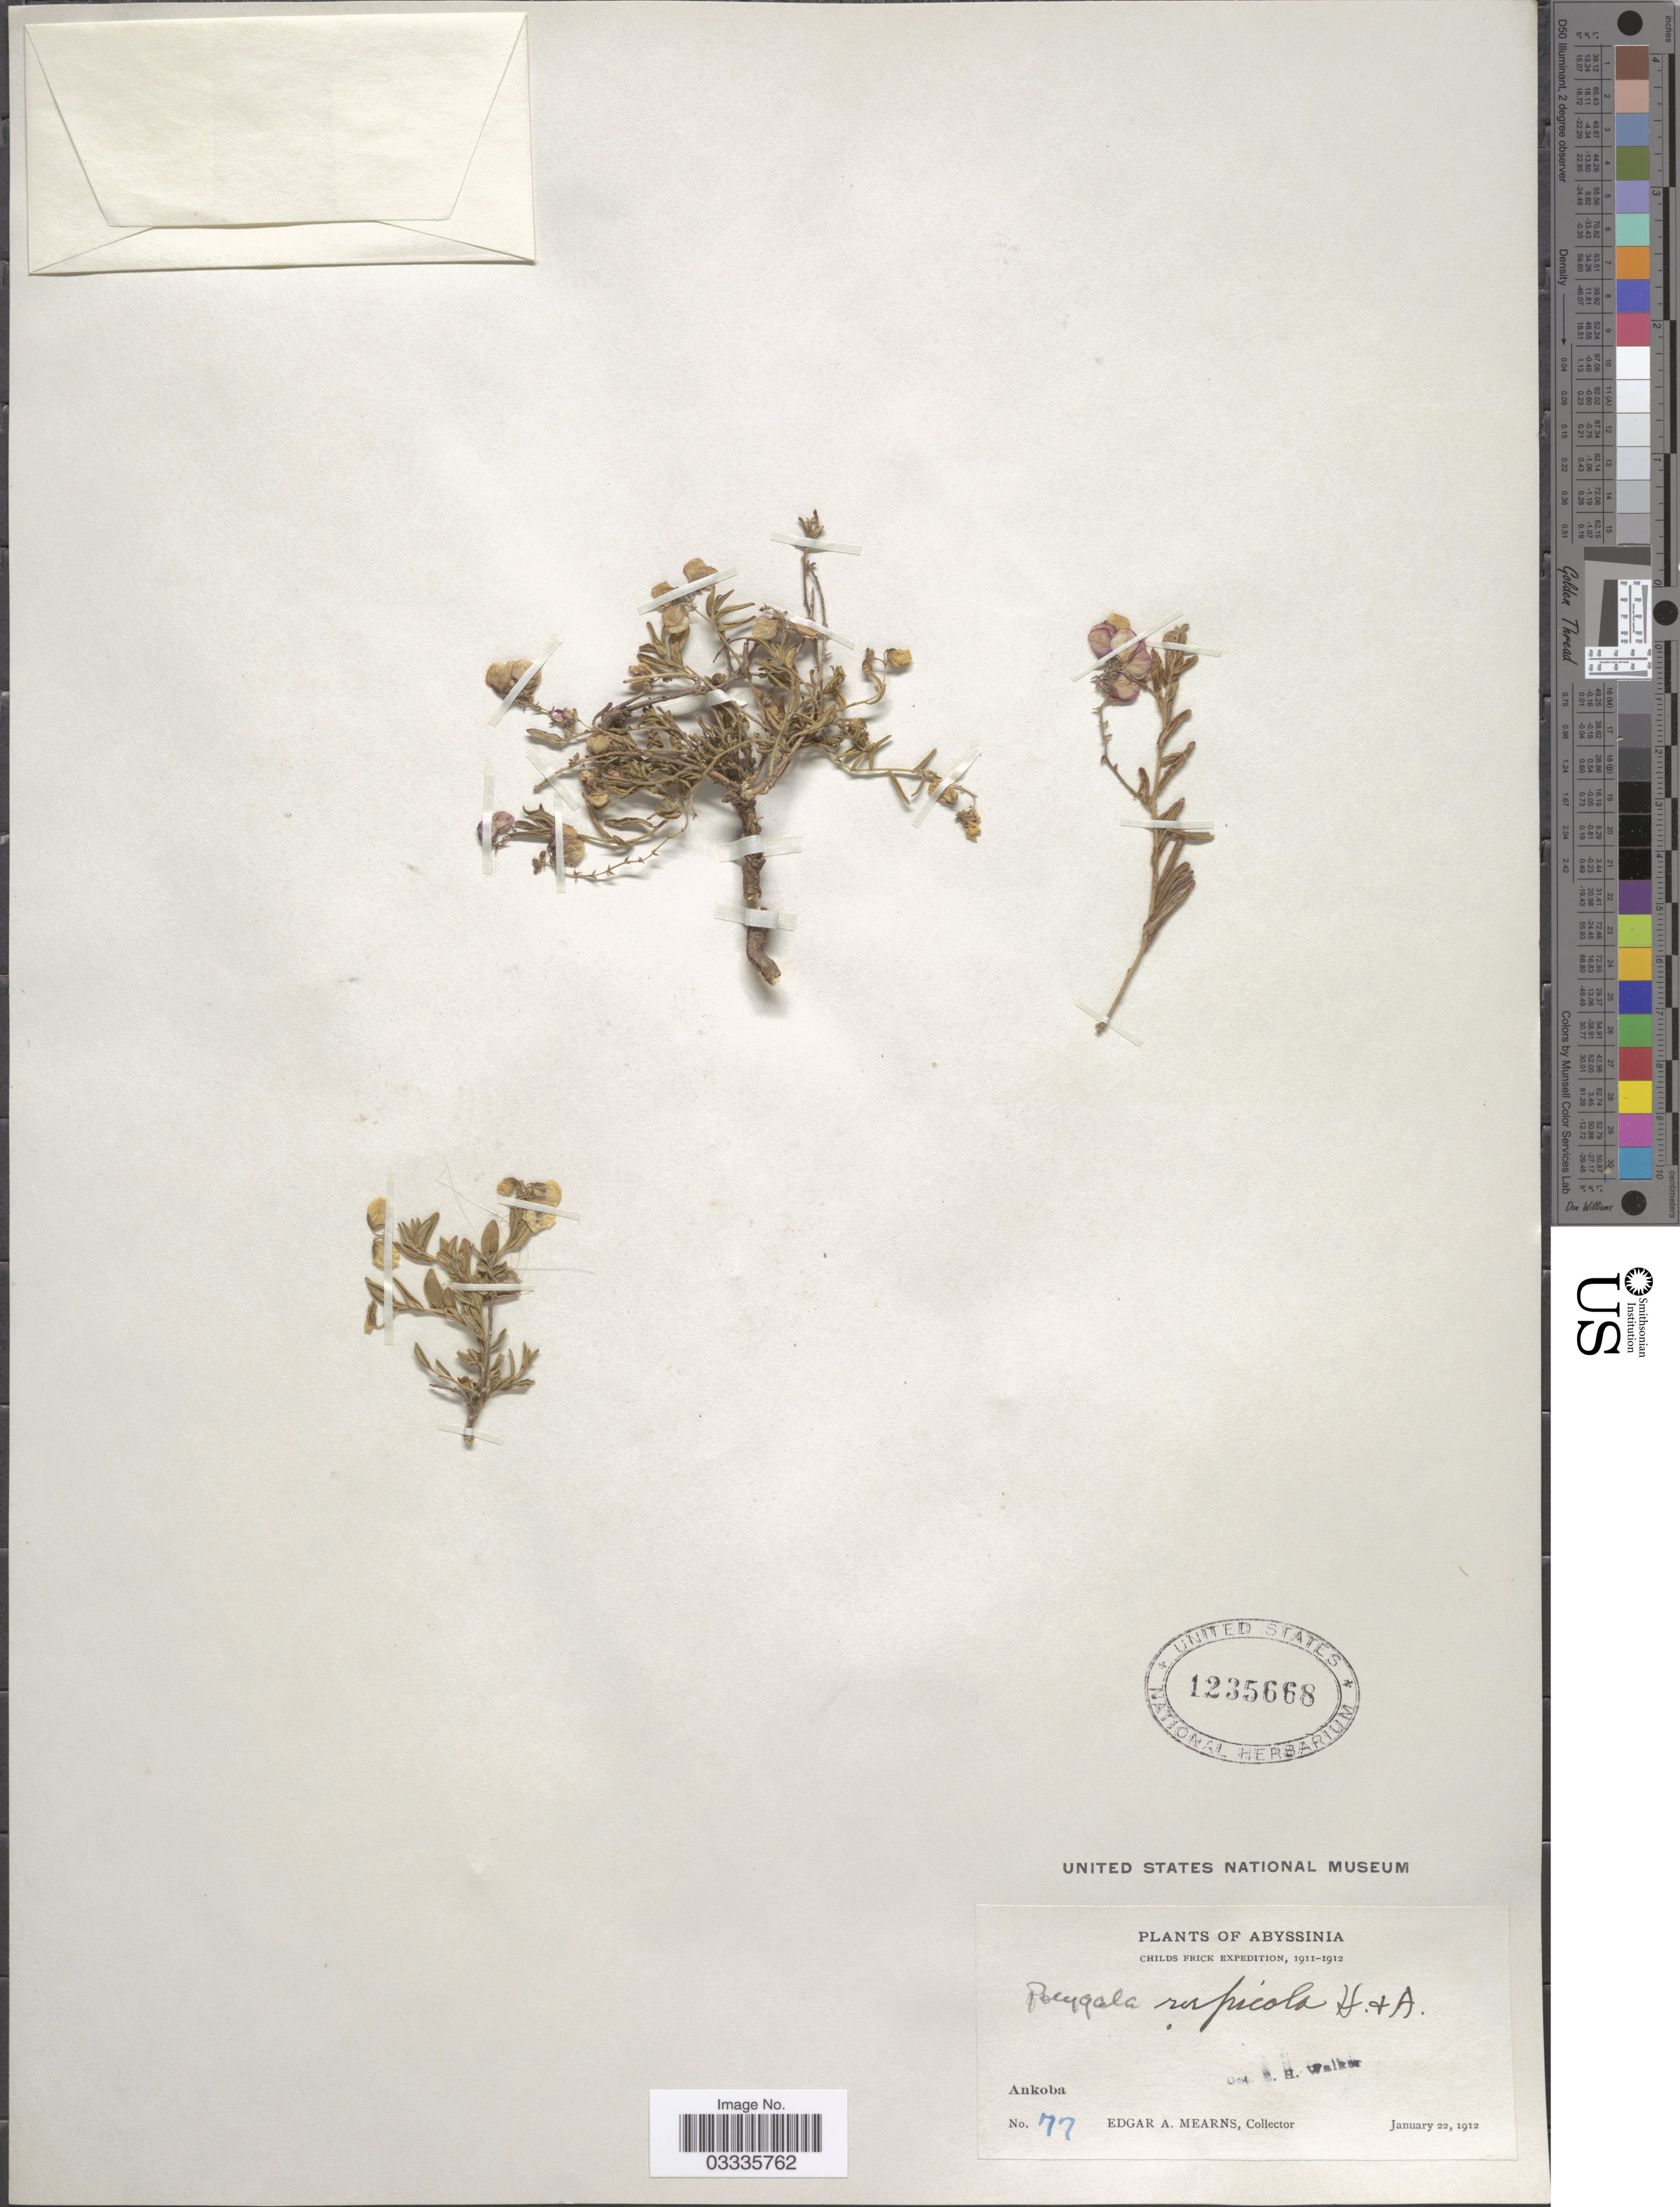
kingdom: Plantae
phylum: Tracheophyta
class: Magnoliopsida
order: Fabales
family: Polygalaceae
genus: Polygala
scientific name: Polygala rupicola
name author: Hochst. & Steud.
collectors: E. A. Mearns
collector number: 77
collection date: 1912-01-22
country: Ethiopia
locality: Abyssinia. Ankoba.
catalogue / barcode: US 1235668